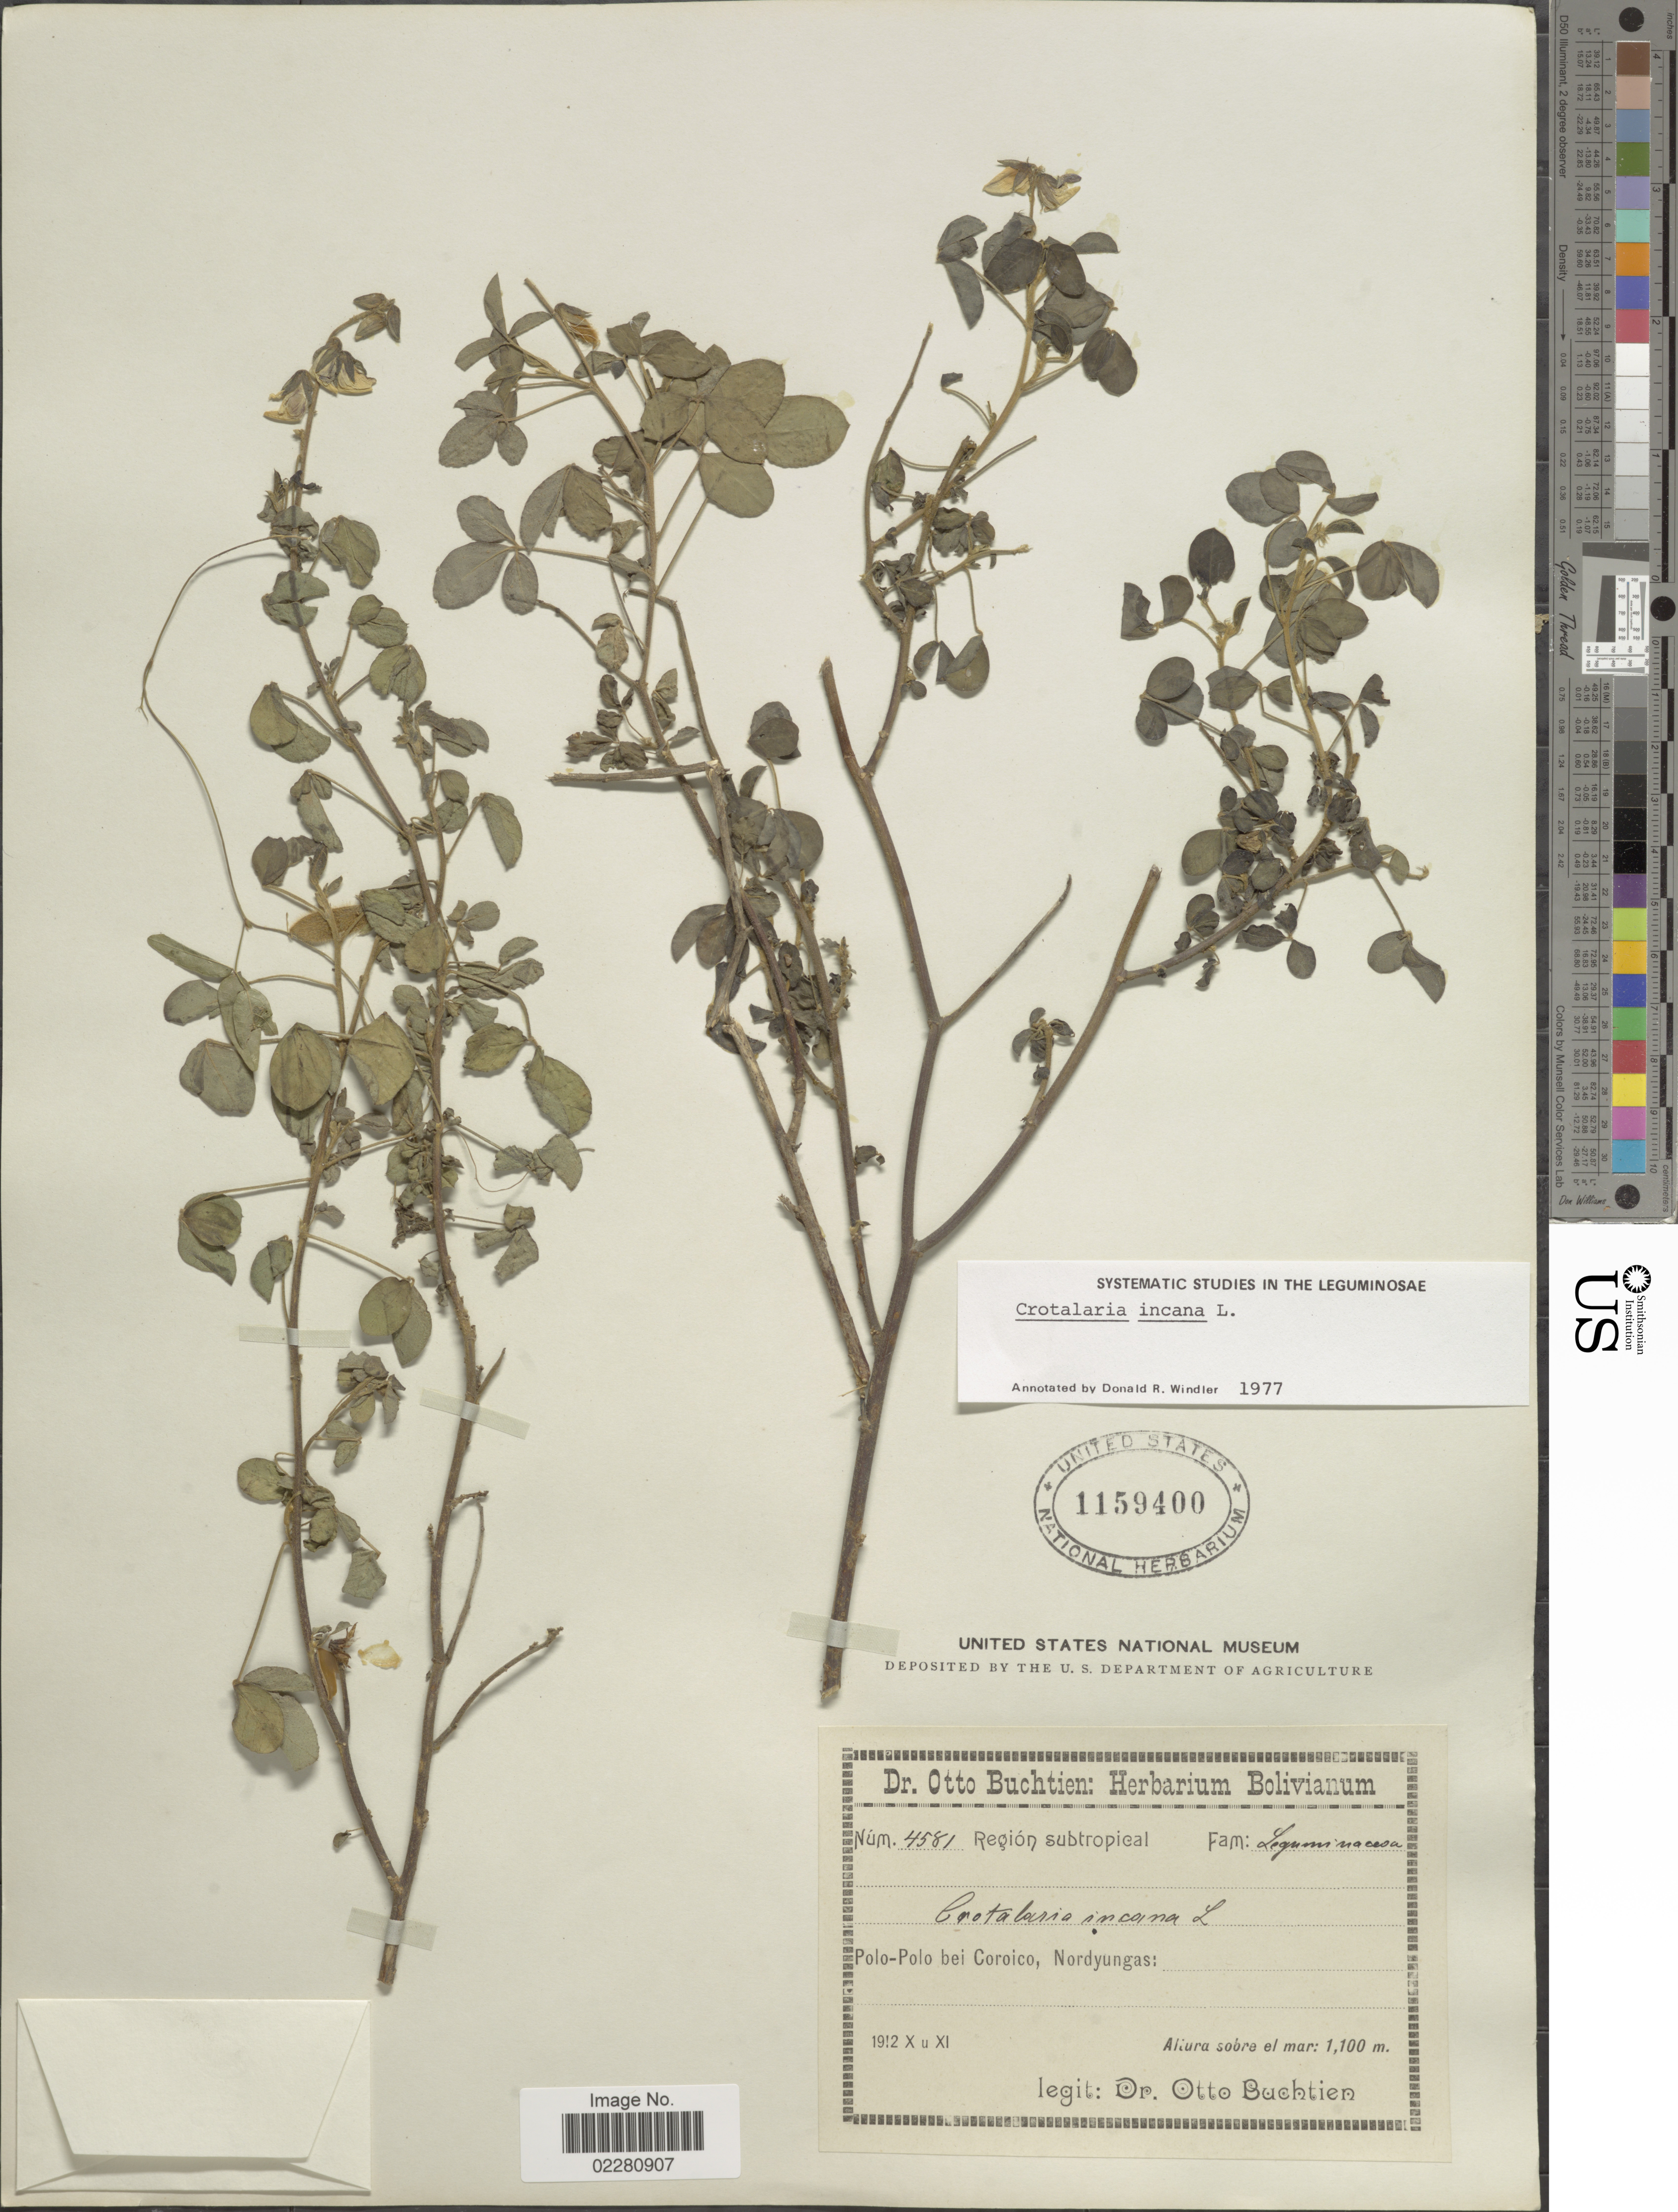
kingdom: Plantae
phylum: Tracheophyta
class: Magnoliopsida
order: Fabales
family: Fabaceae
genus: Crotalaria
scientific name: Crotalaria incana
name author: L.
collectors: O. Buchtien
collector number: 4581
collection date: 1912-10/1912-11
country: Bolivia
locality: Polo-Polo bei Coroico, Nordyungas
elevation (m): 1100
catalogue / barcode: US 1159400